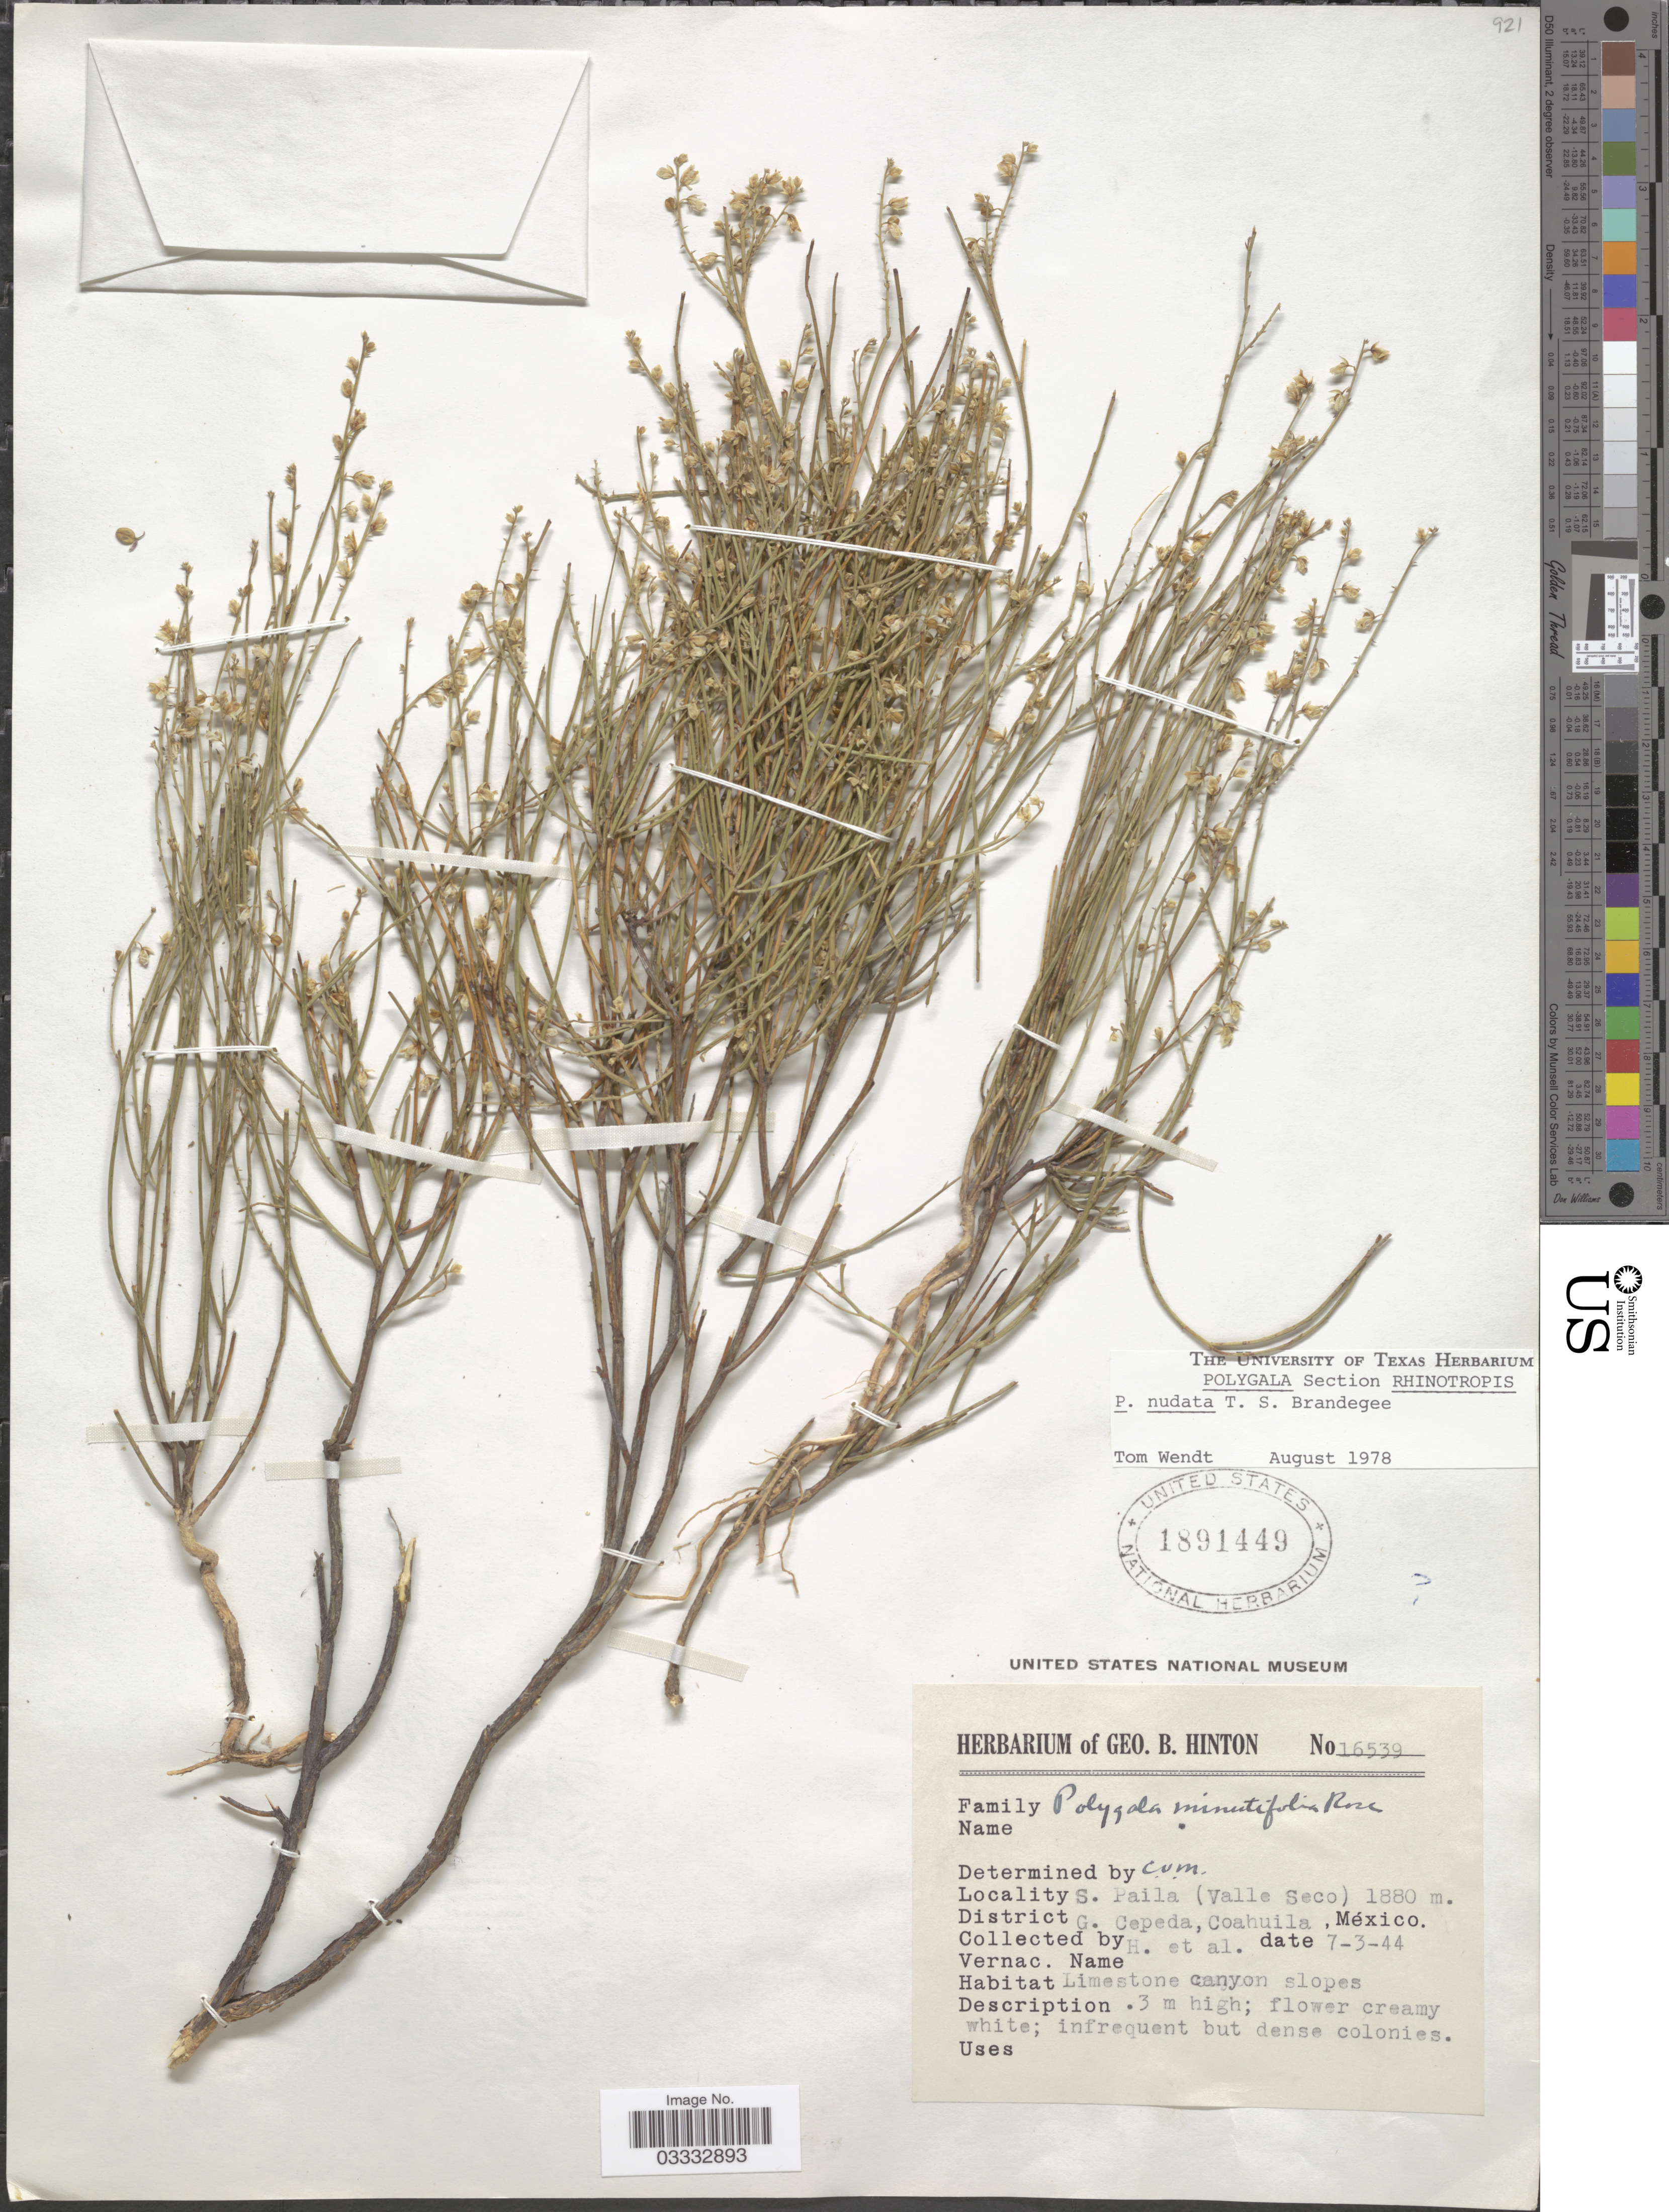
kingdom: Plantae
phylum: Tracheophyta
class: Magnoliopsida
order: Fabales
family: Polygalaceae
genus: Rhinotropis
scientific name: Rhinotropis nudata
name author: (K. Brandegee) J.R. Abbott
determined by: Strong, Mark T., (BOT), Smithsonian Institution - National Museum of Natural History (UNITED STATES)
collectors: G. B. Hinton & et al.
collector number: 16539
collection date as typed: Transcribed d/m/y: 7/3/44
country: Mexico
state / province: Coahuila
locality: S. Paila (Valle Seco). District G. Cepeda.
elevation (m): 1880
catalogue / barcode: US 1891449